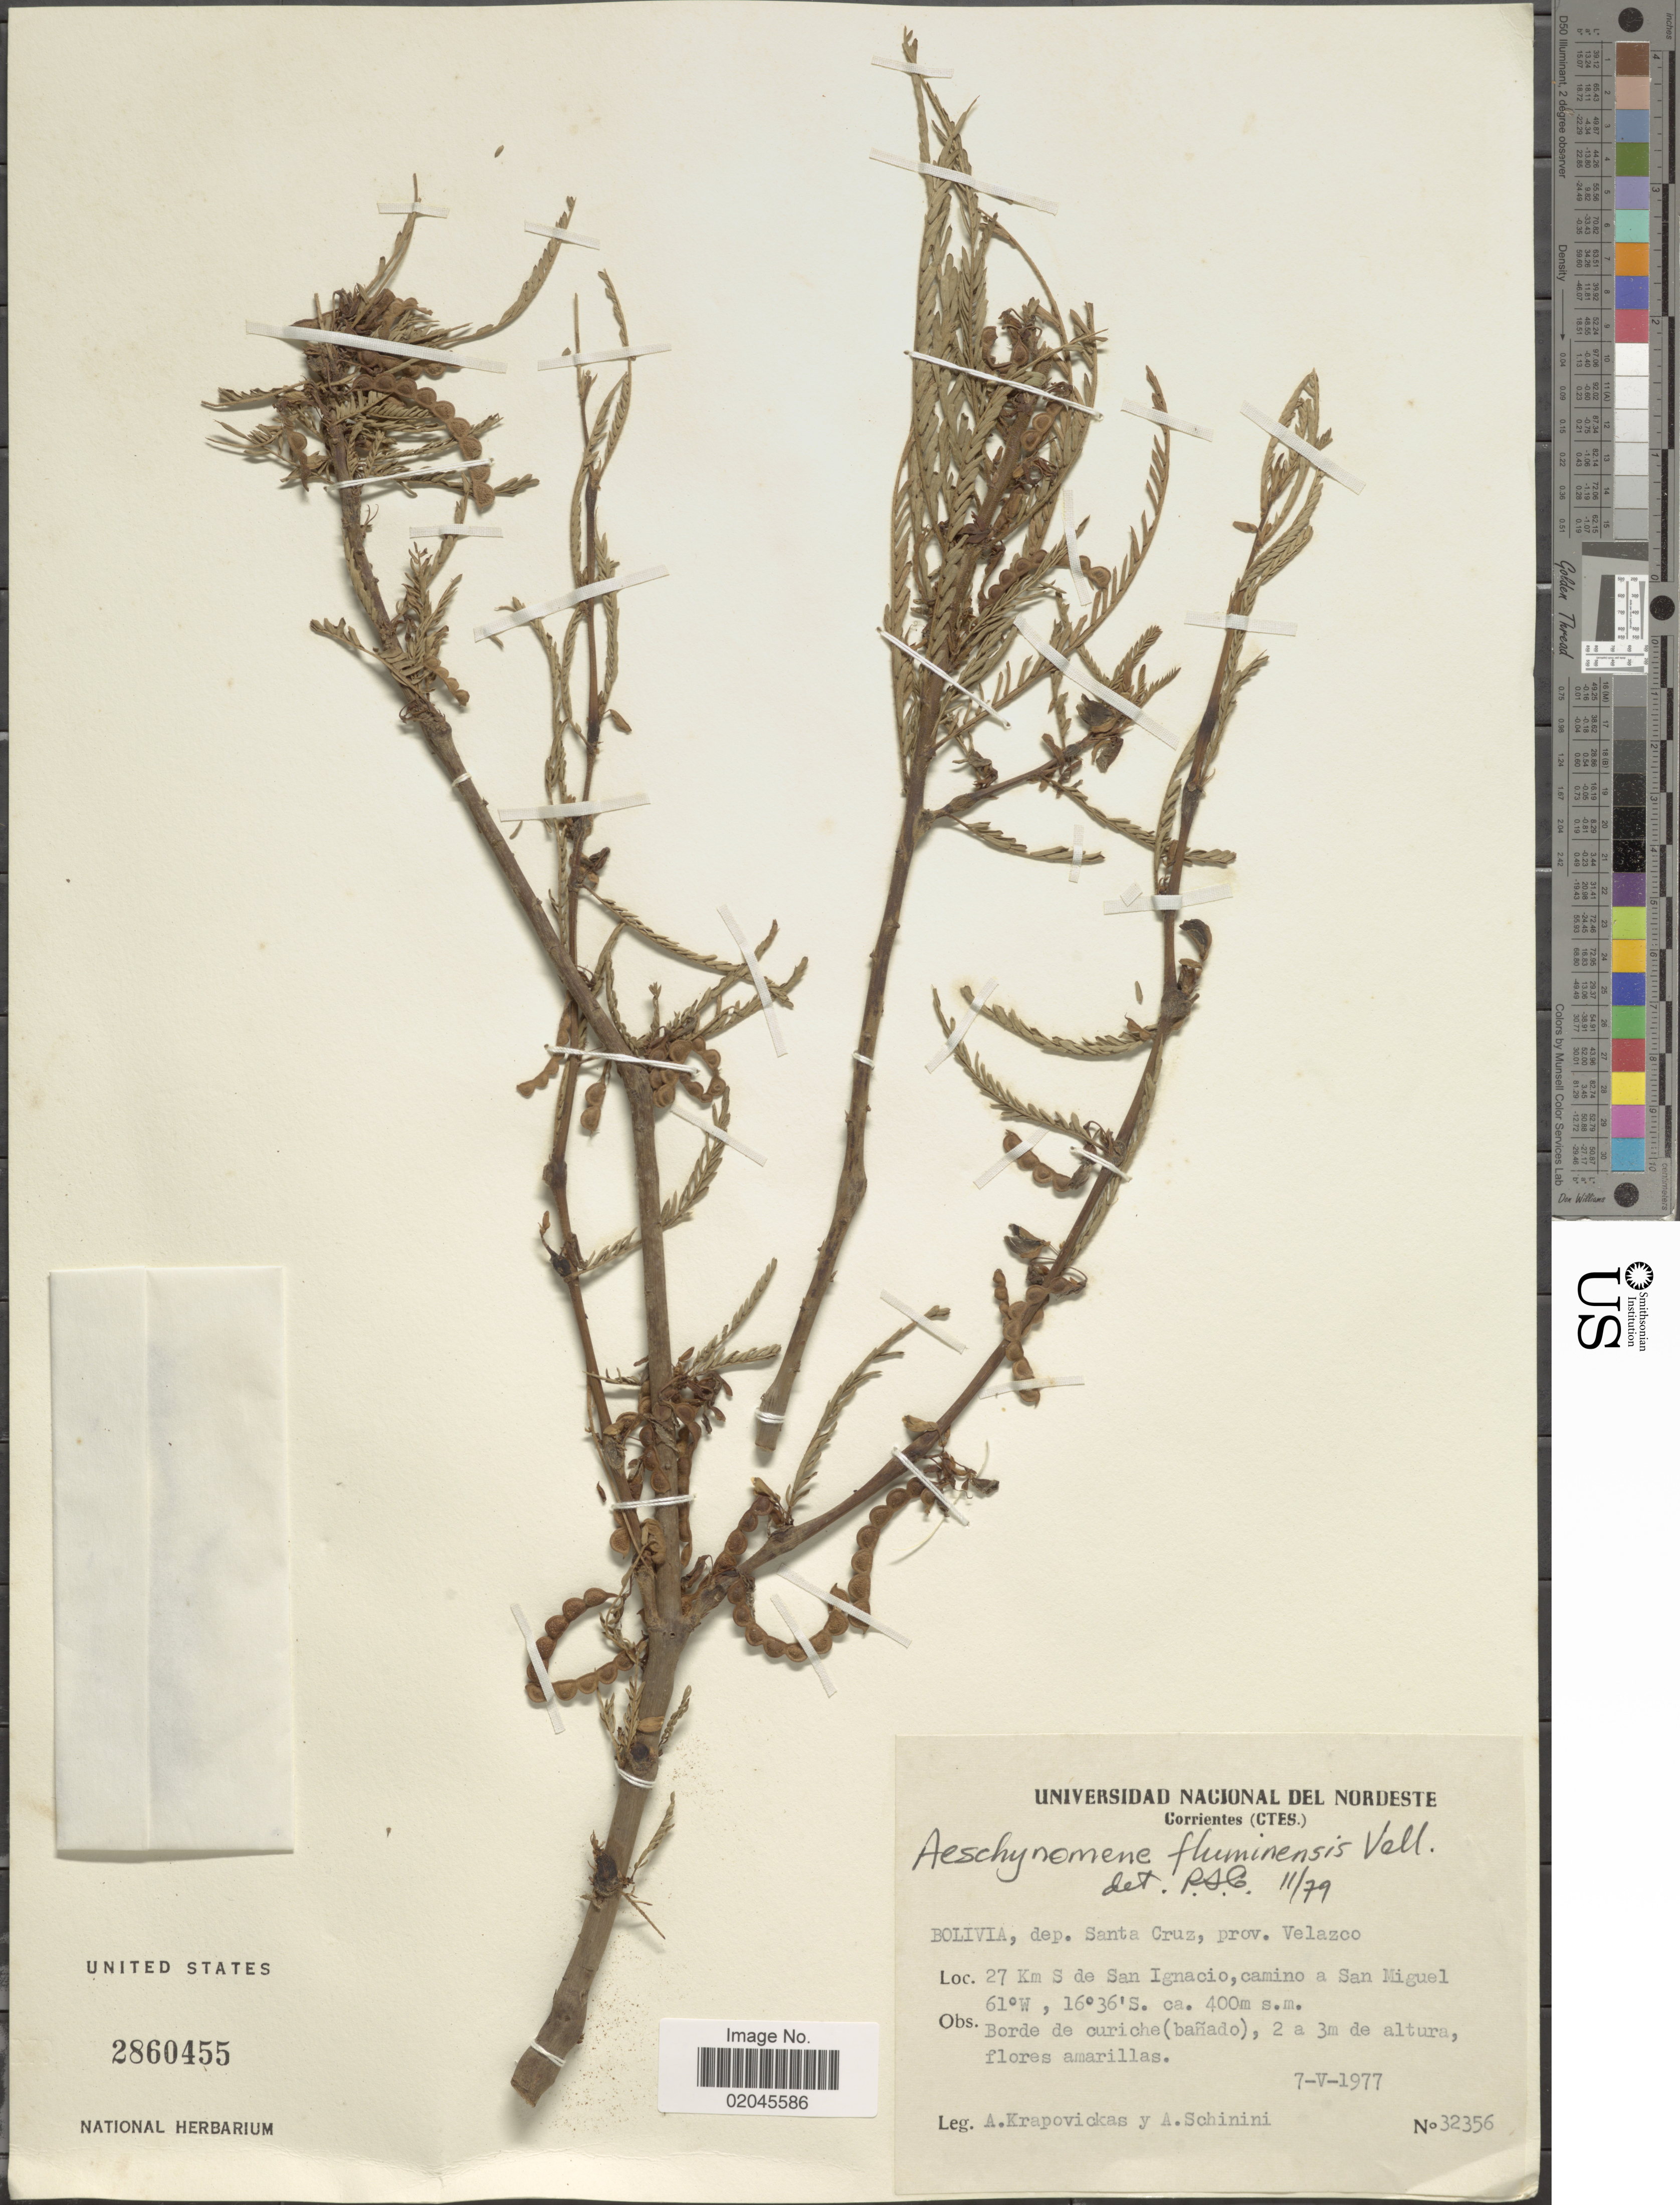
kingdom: Plantae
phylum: Tracheophyta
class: Magnoliopsida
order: Fabales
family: Fabaceae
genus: Aeschynomene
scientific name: Aeschynomene fluminensis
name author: Vell.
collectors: A. Krapovickas & A. Schinini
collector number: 32356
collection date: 1977-05-07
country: Bolivia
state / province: Santa Cruz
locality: Prov. Velazco, 27 Km S de San Ignacio, camino a San Miguel, borde de curiche (banado).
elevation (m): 400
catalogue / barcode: US 2860455